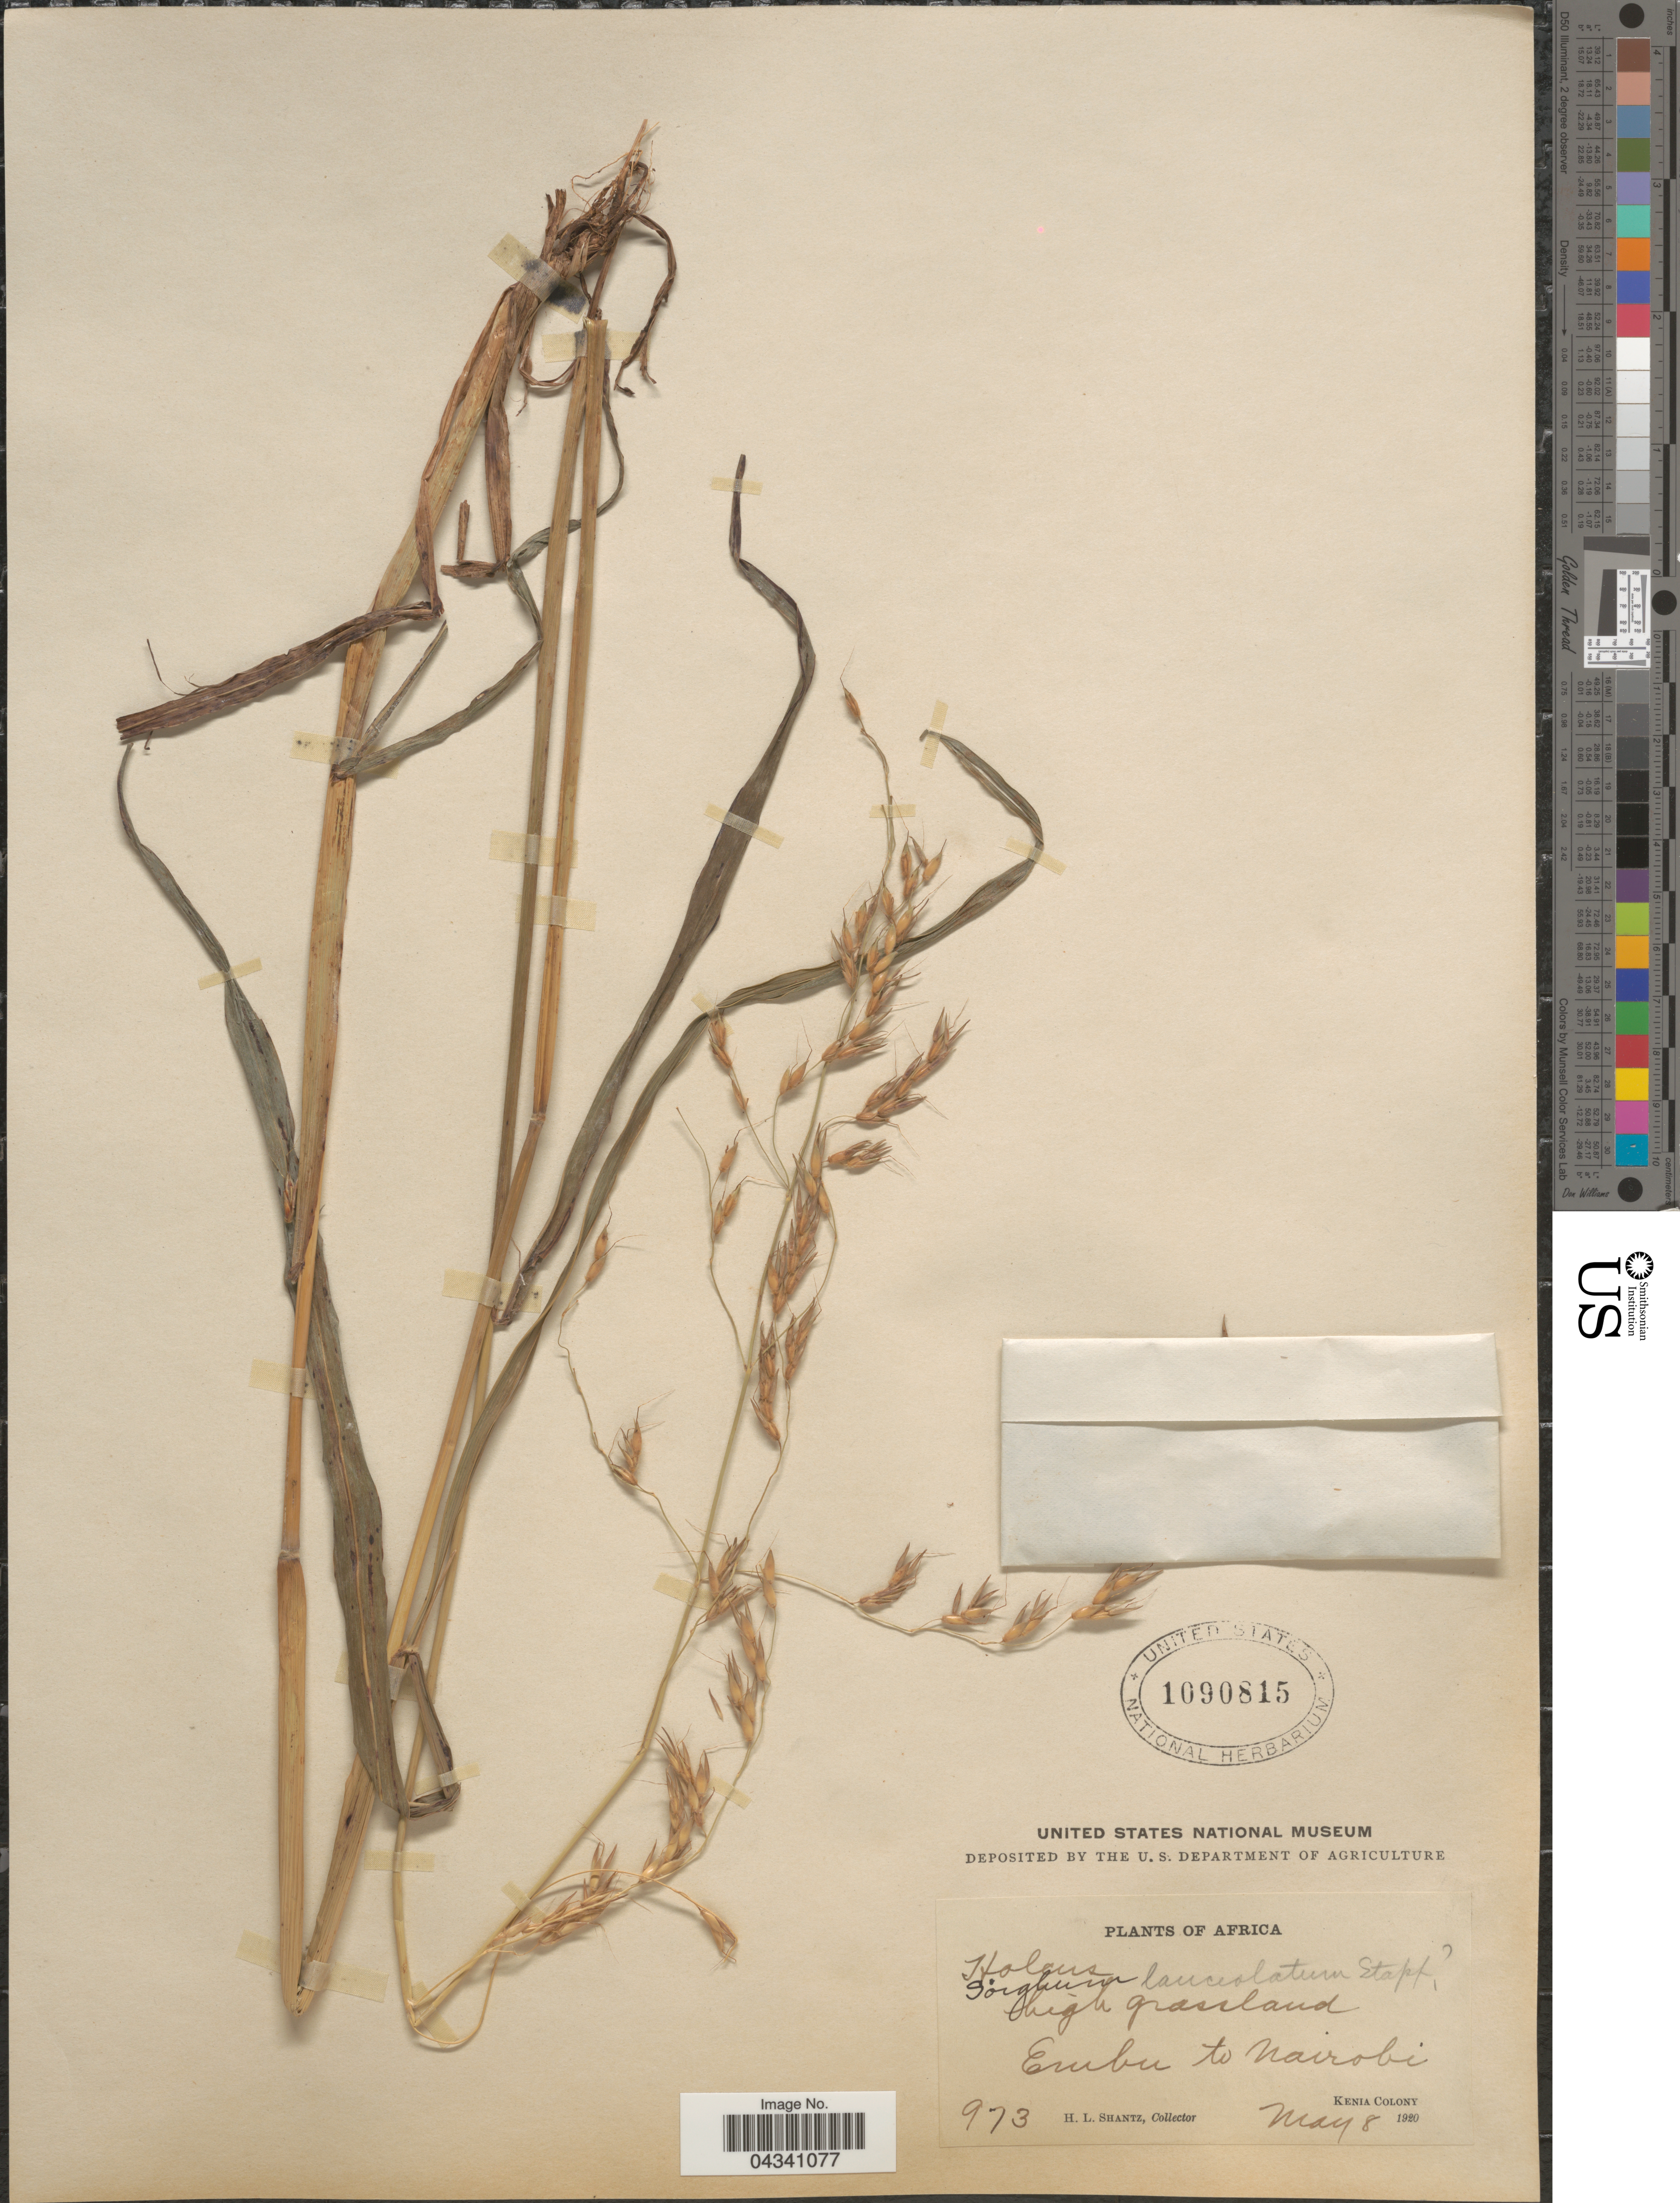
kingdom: Plantae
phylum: Tracheophyta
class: Liliopsida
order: Poales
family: Poaceae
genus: Sorghum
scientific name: Sorghum arundinaceum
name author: (Desv.) Stapf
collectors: H. Shantz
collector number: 973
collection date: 1920-05-08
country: Kenya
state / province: Nairobi Area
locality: High grassland. Embu to Nairobi. Kenia Colony.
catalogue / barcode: US 1090815